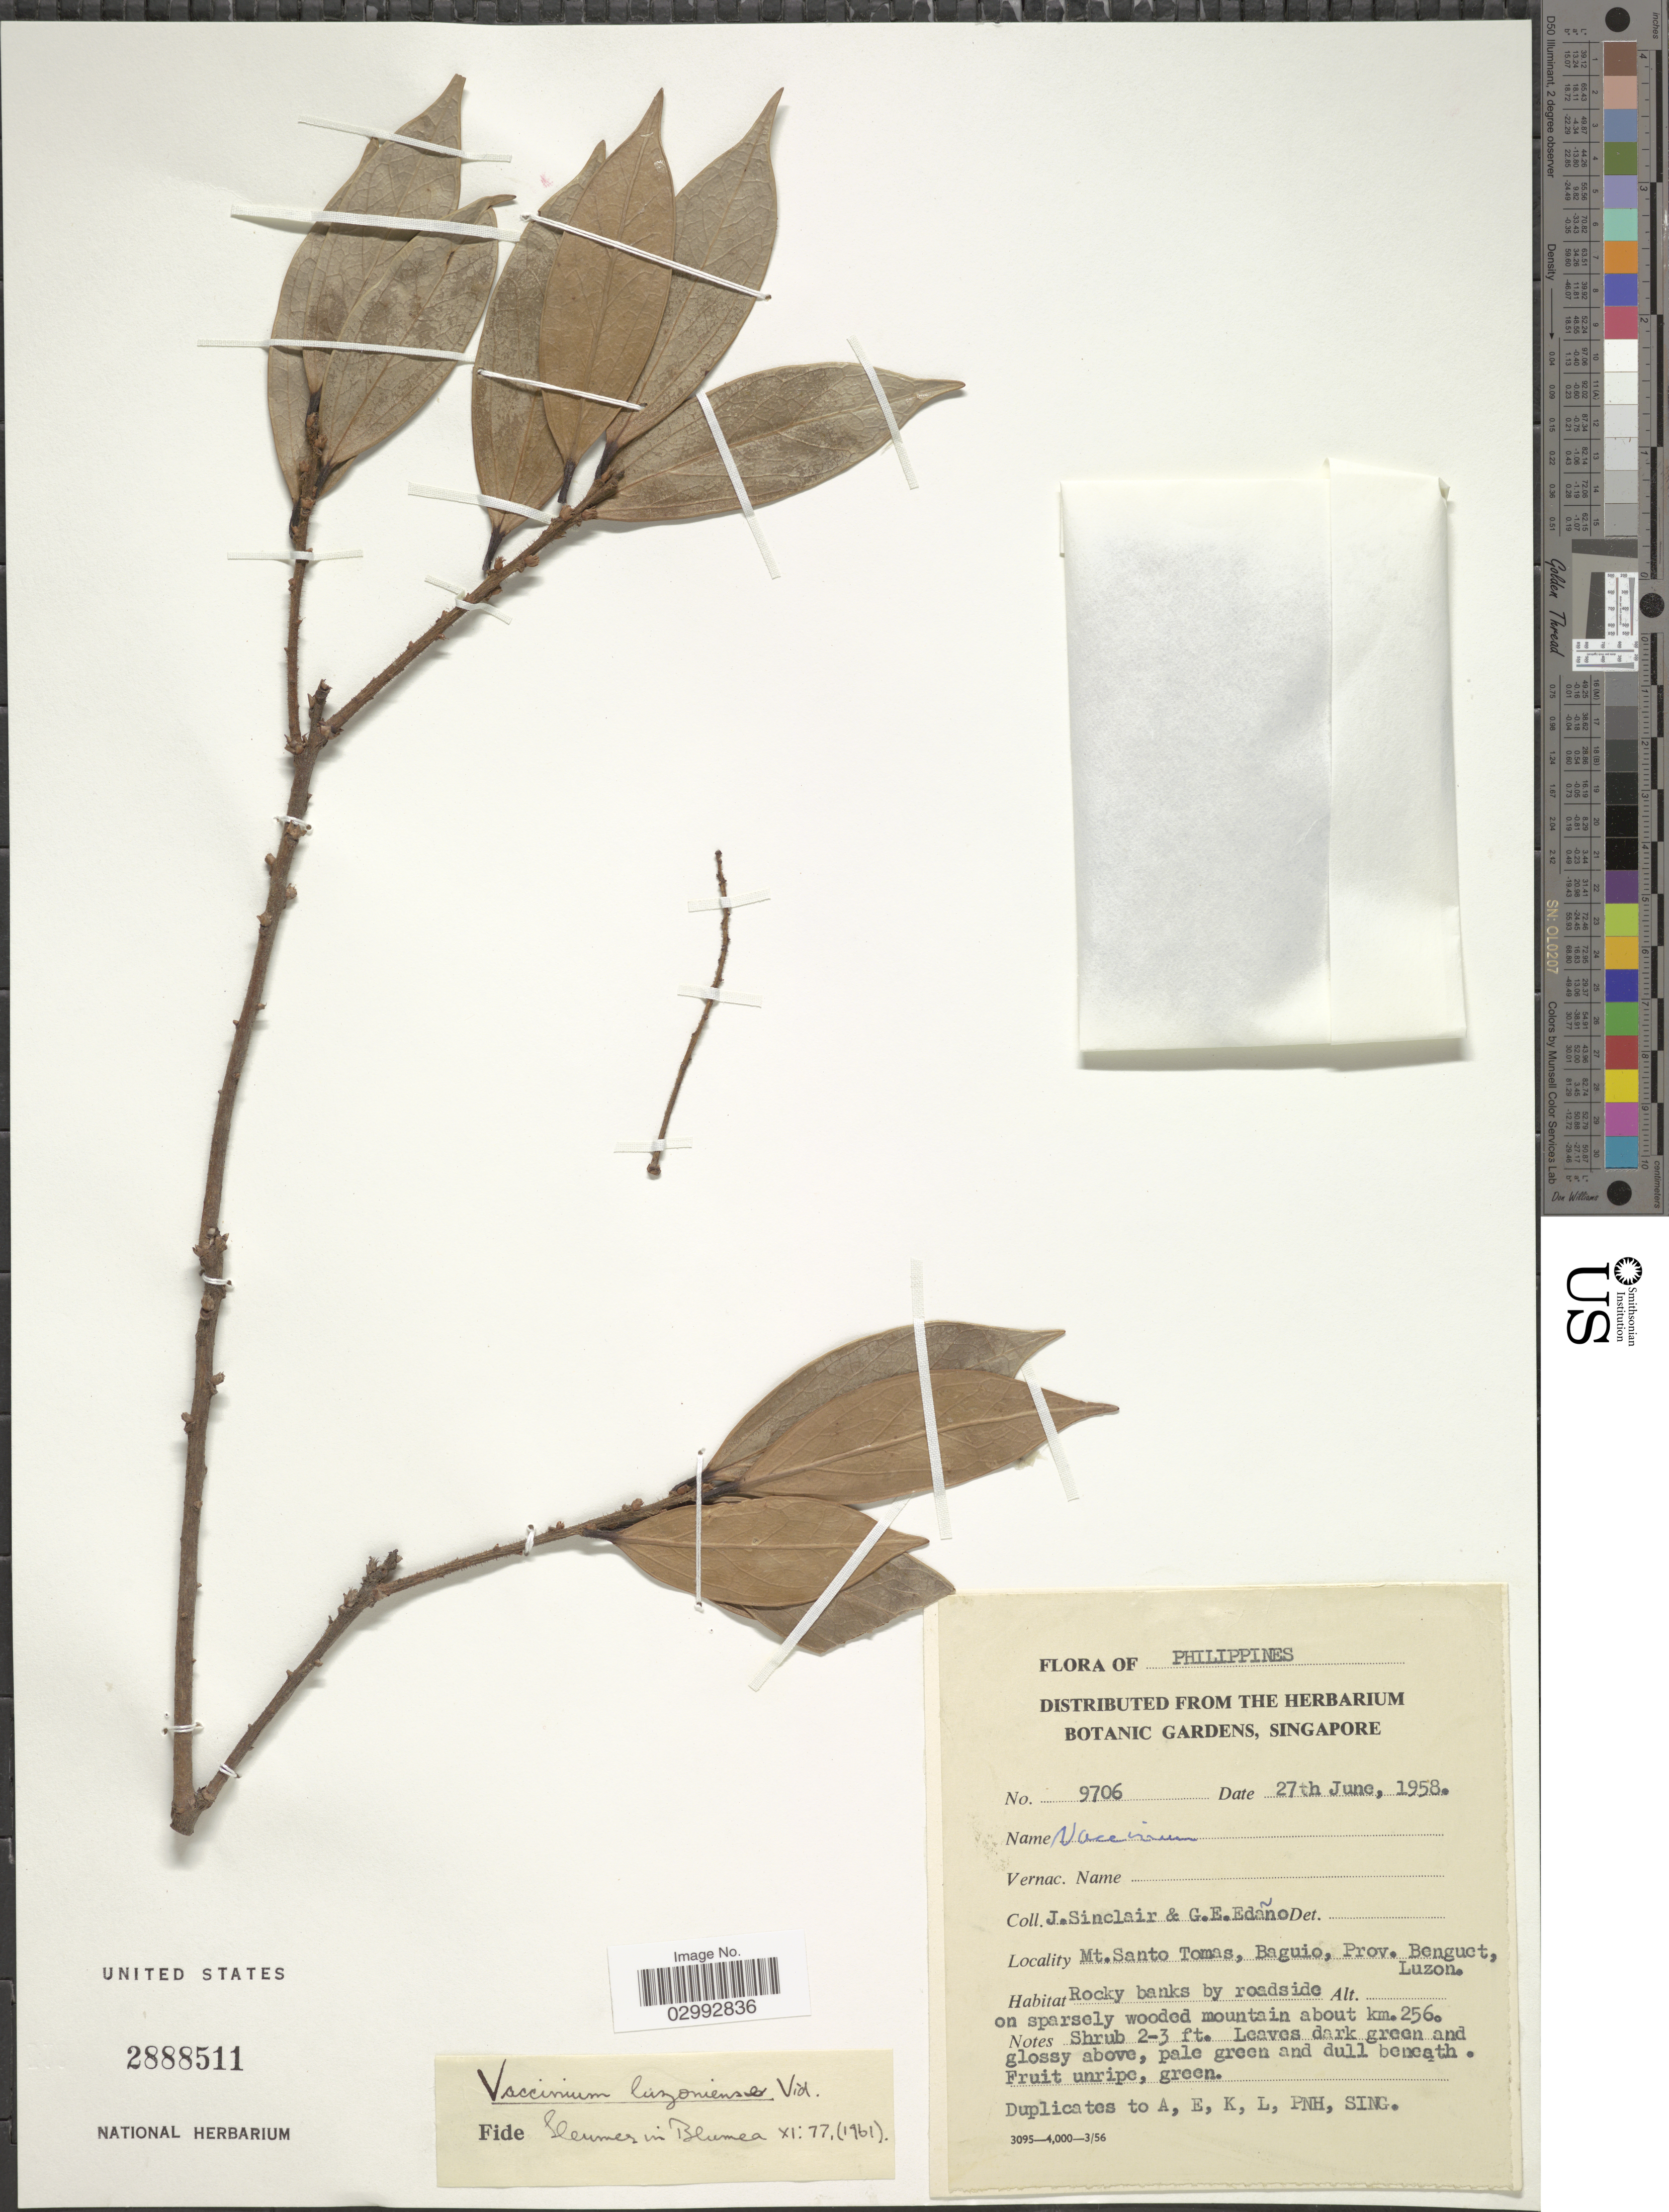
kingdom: Plantae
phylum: Tracheophyta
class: Magnoliopsida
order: Ericales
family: Ericaceae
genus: Vaccinium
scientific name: Vaccinium luzoniense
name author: S. Vidal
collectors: J. Sinclair & G. E. Edaño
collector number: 9706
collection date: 1958-06-27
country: Philippines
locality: Mt. Santo Tomas, Baguio, Prov. Benguet, Luzon. On sparsely wooded mountain about km. 256.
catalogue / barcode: US 2888511